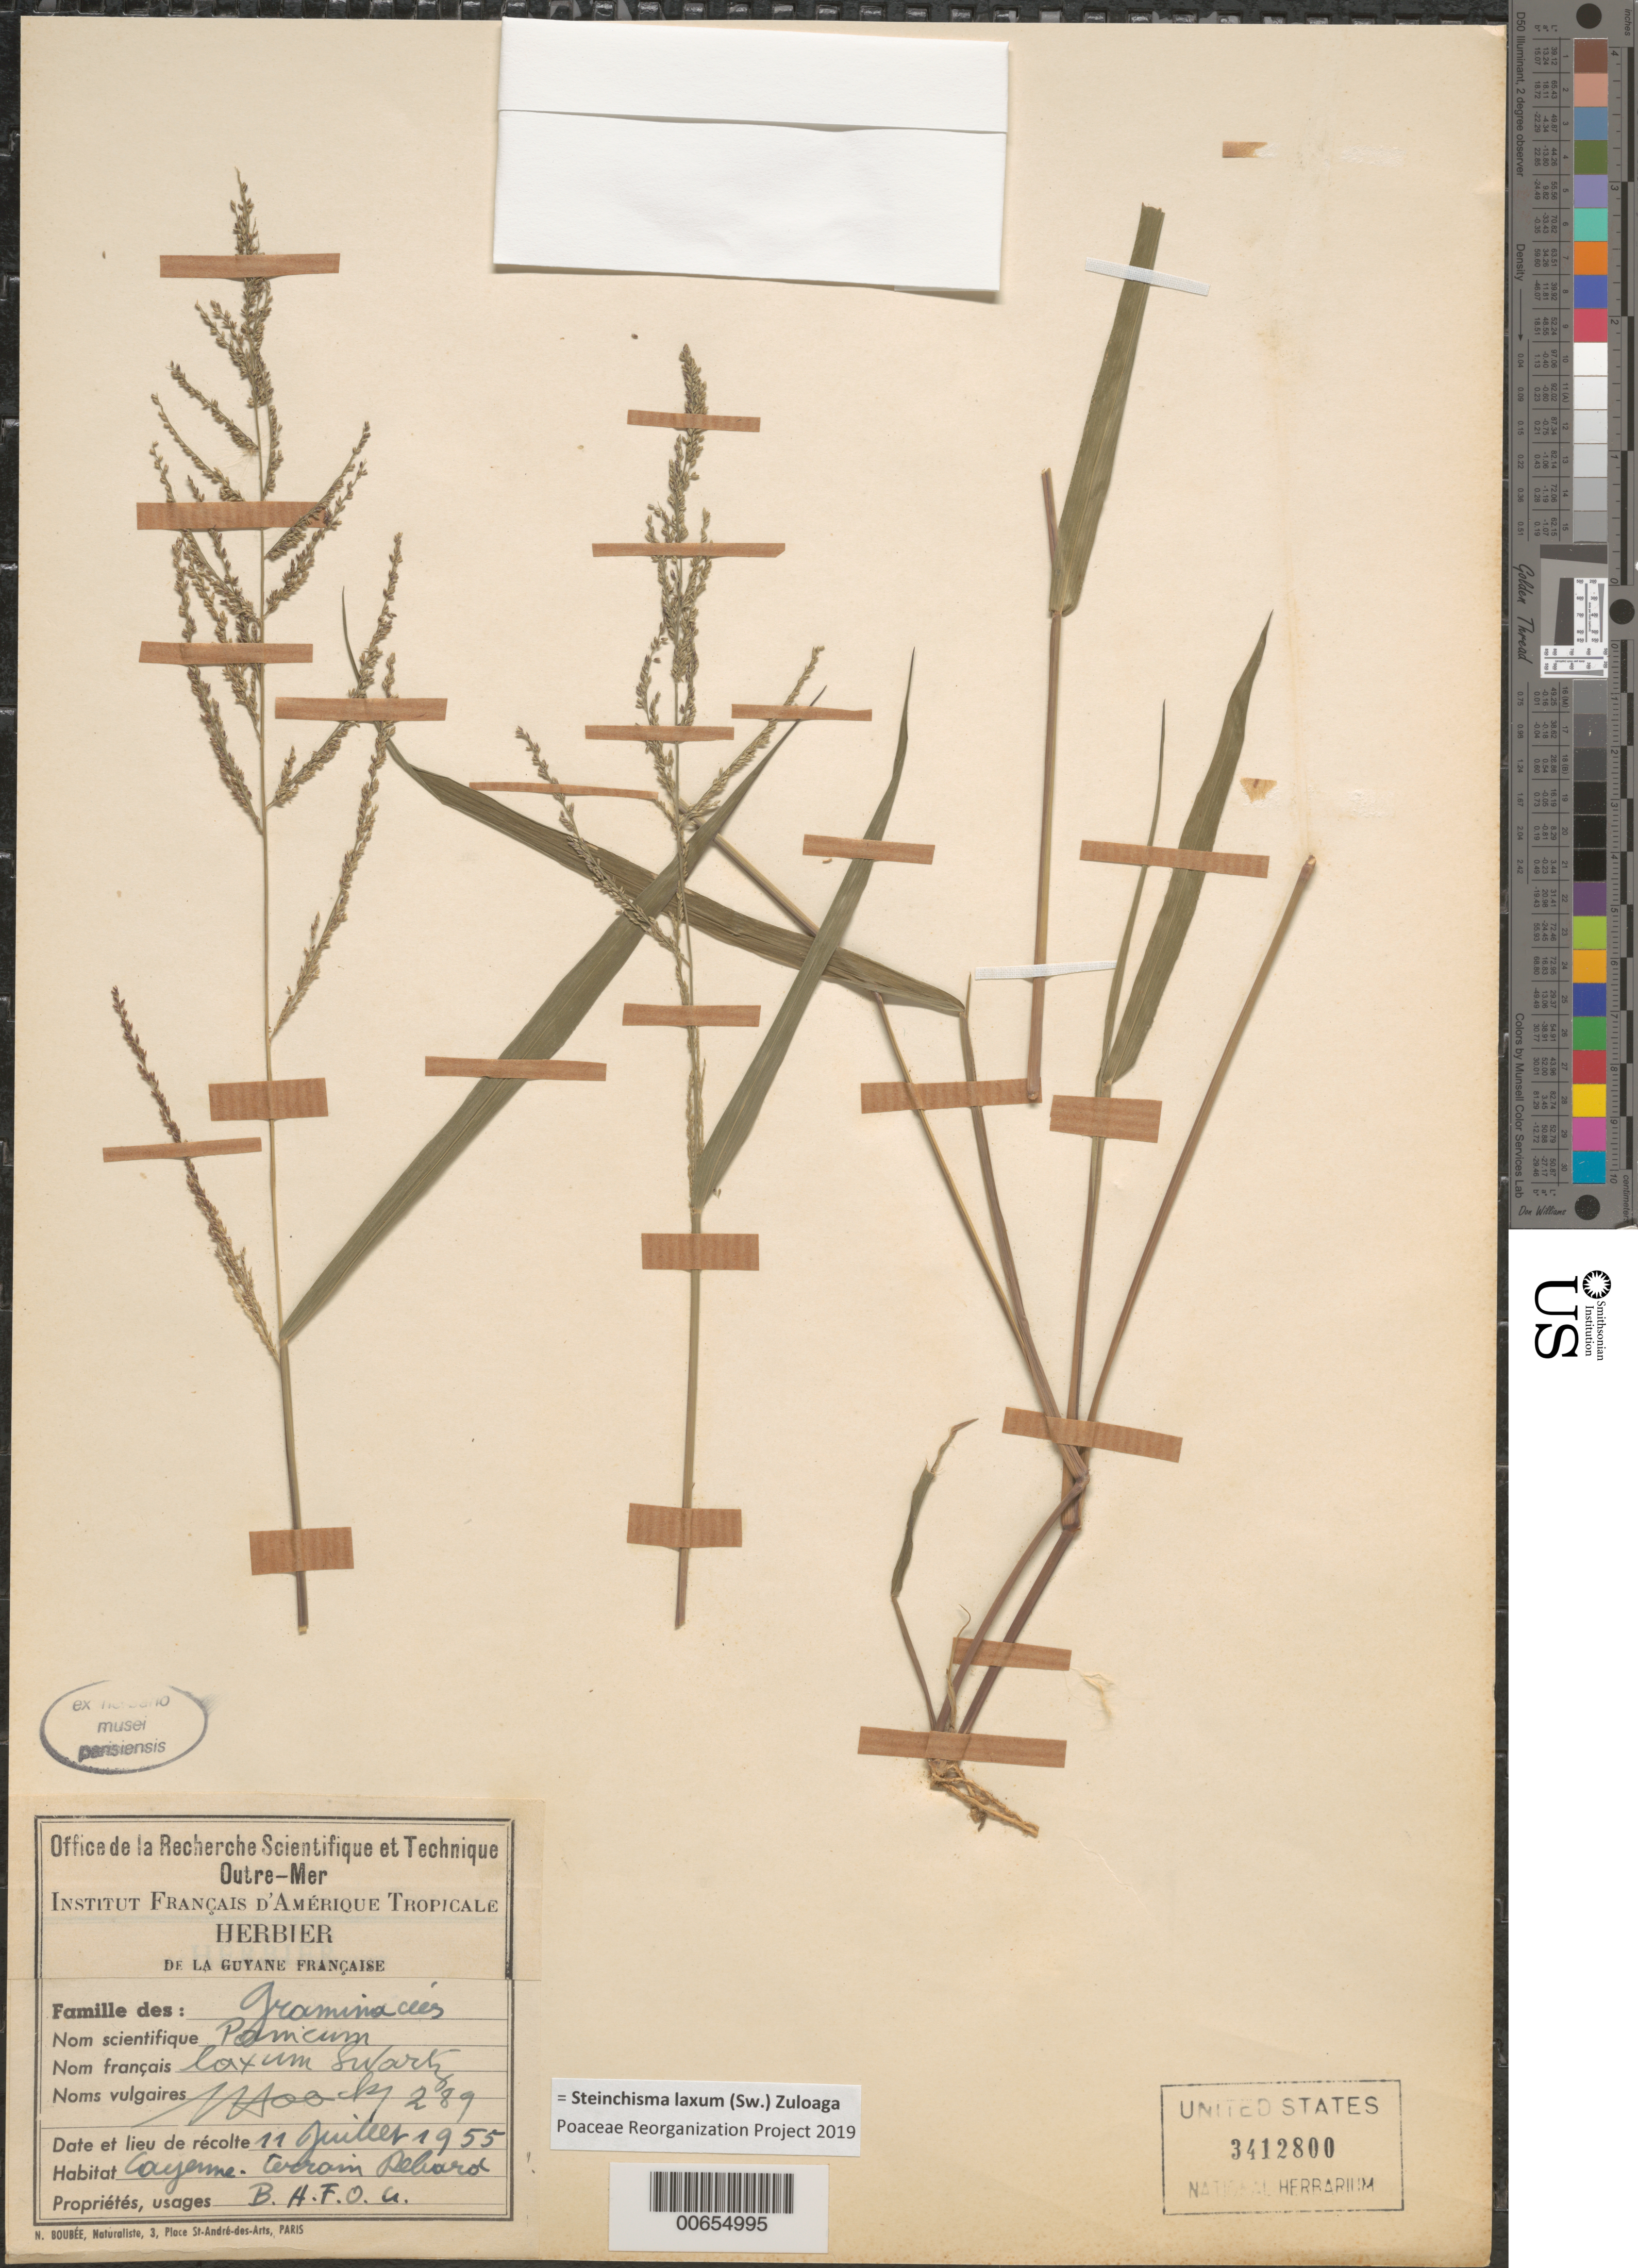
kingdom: Plantae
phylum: Tracheophyta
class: Liliopsida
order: Poales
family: Poaceae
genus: Panicum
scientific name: Panicum laxum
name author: Sw.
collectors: J. Hoock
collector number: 289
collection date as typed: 11-Jul-55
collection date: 1955-07-11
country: French Guiana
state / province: Cayenne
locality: Cayenne, terrain Rebord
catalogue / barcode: US 3412800